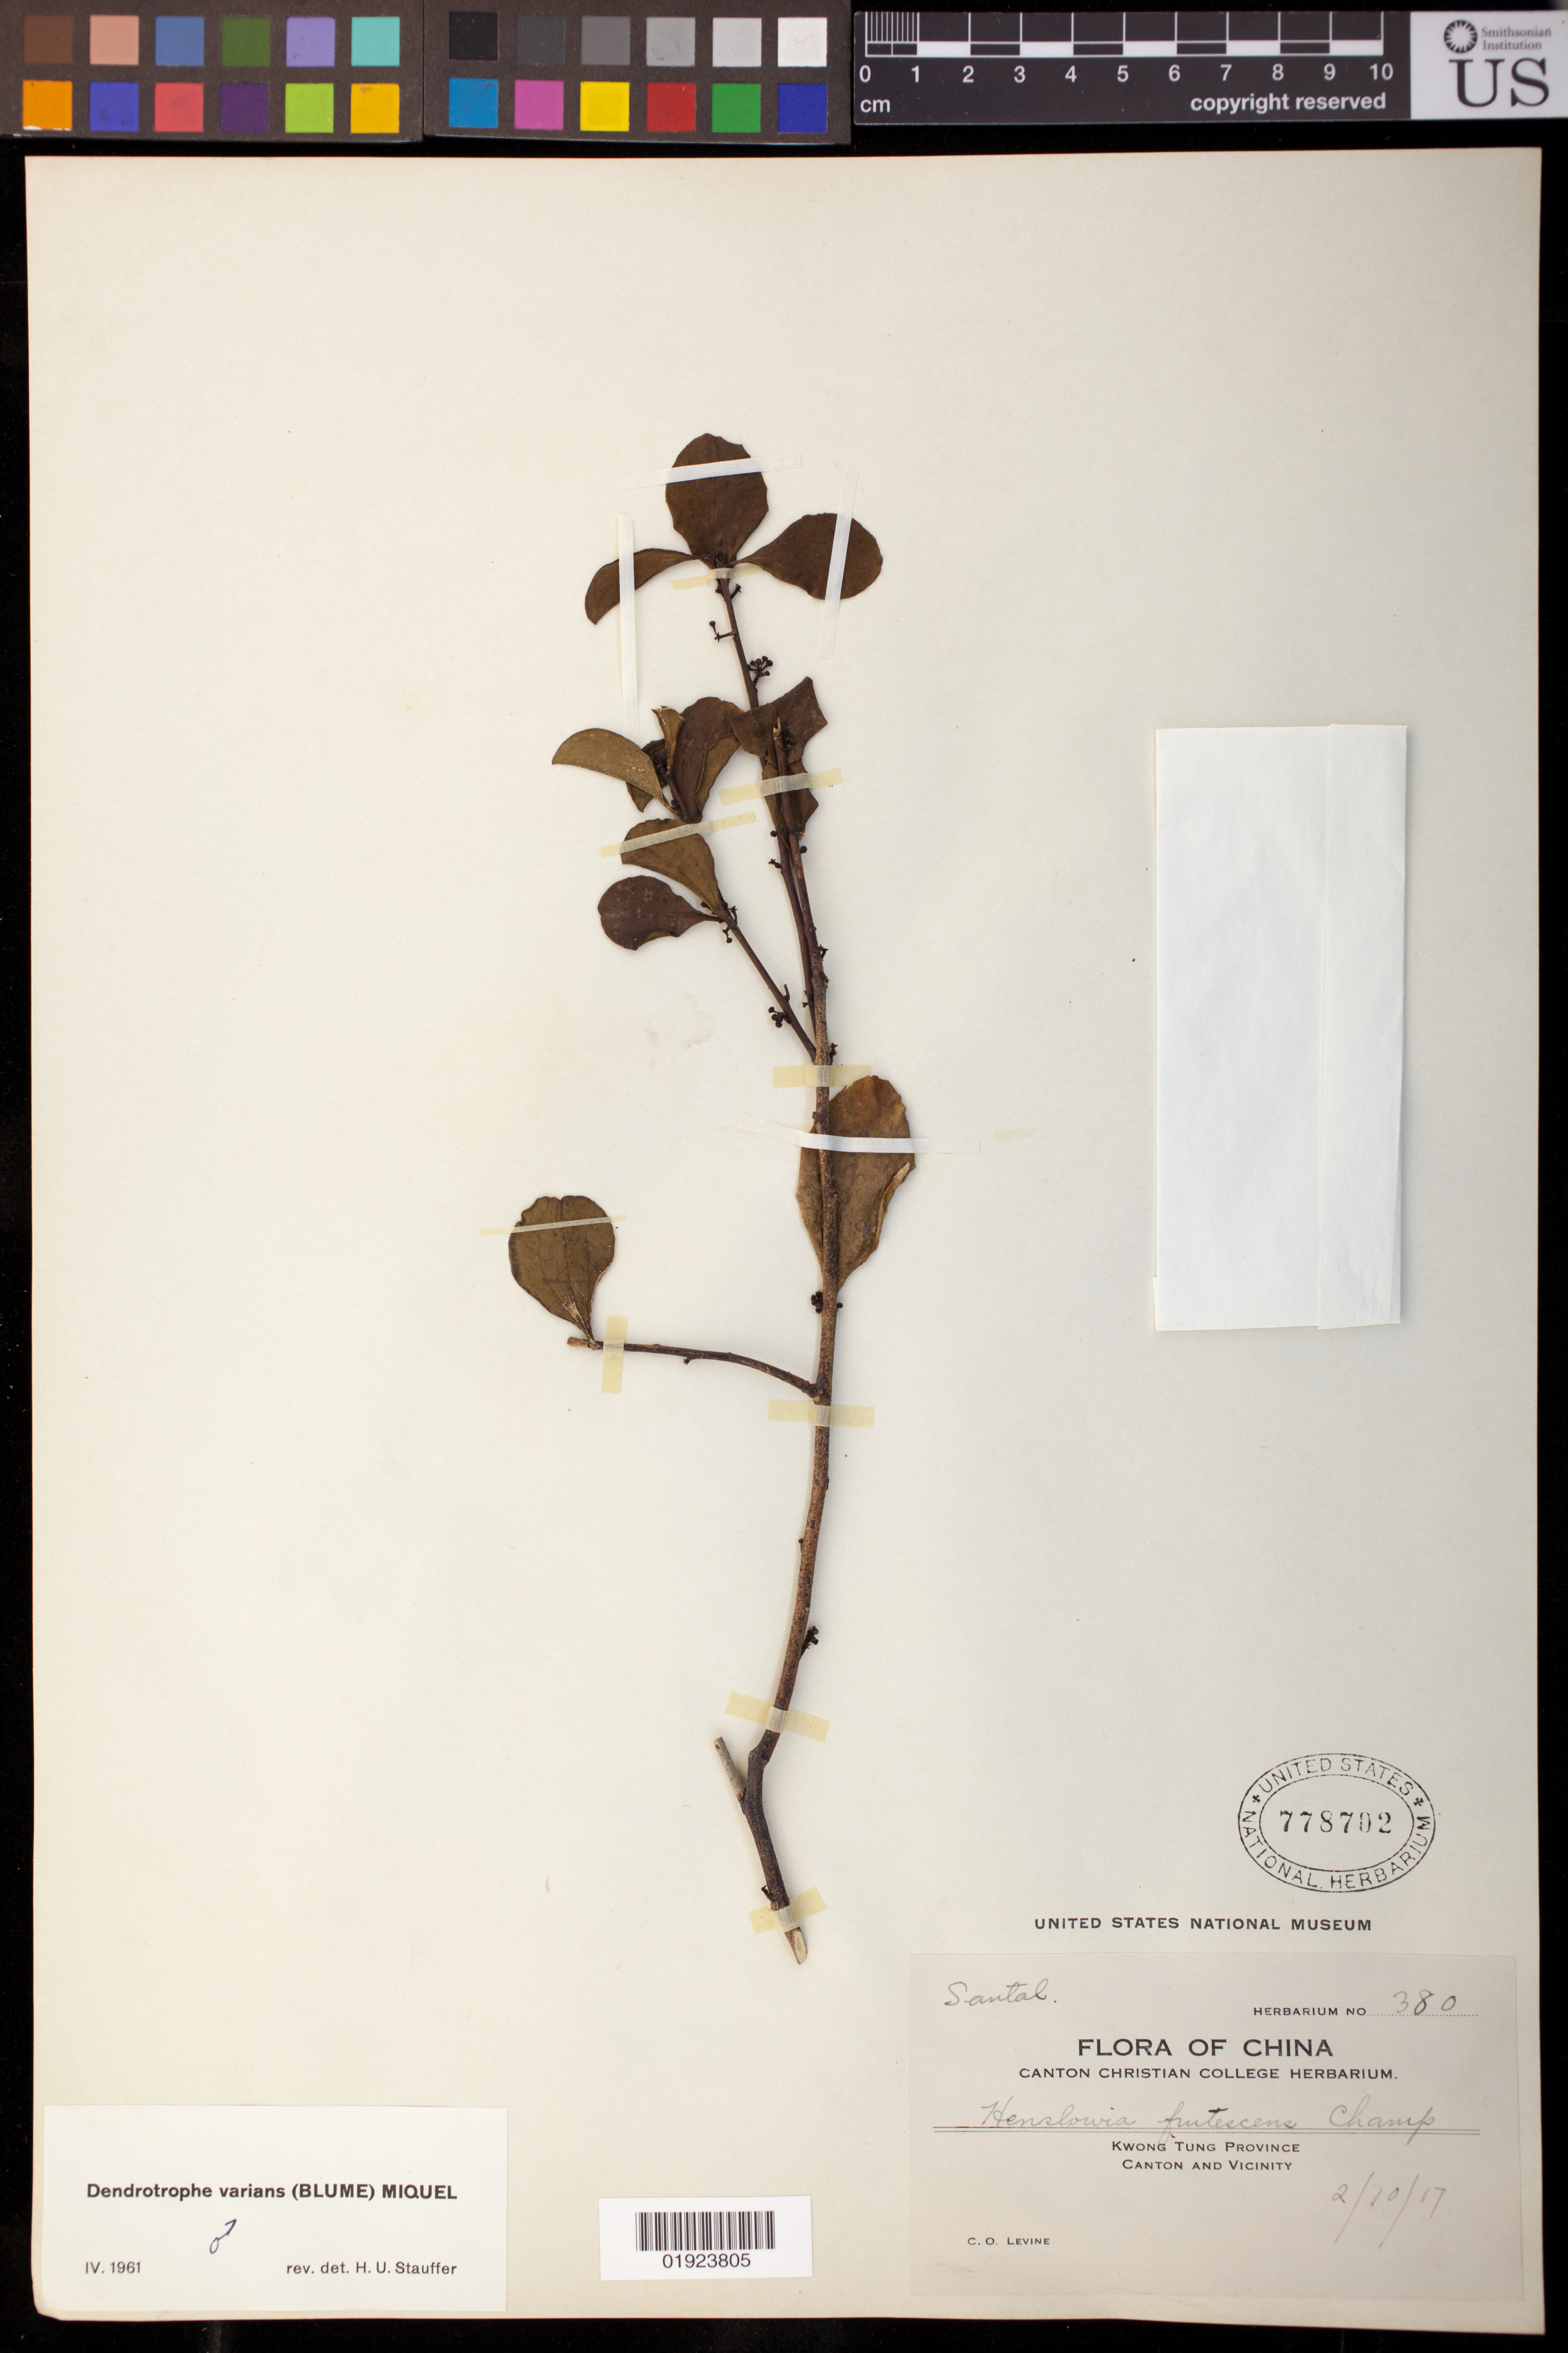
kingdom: Plantae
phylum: Tracheophyta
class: Magnoliopsida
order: Santalales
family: Amphorogynaceae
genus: Dendrotrophe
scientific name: Dendrotrophe varians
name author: (Blume) Miq.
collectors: C. O. Levine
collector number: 380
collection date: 1917-10-02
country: China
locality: Kwong Tung Province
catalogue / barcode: US 778702